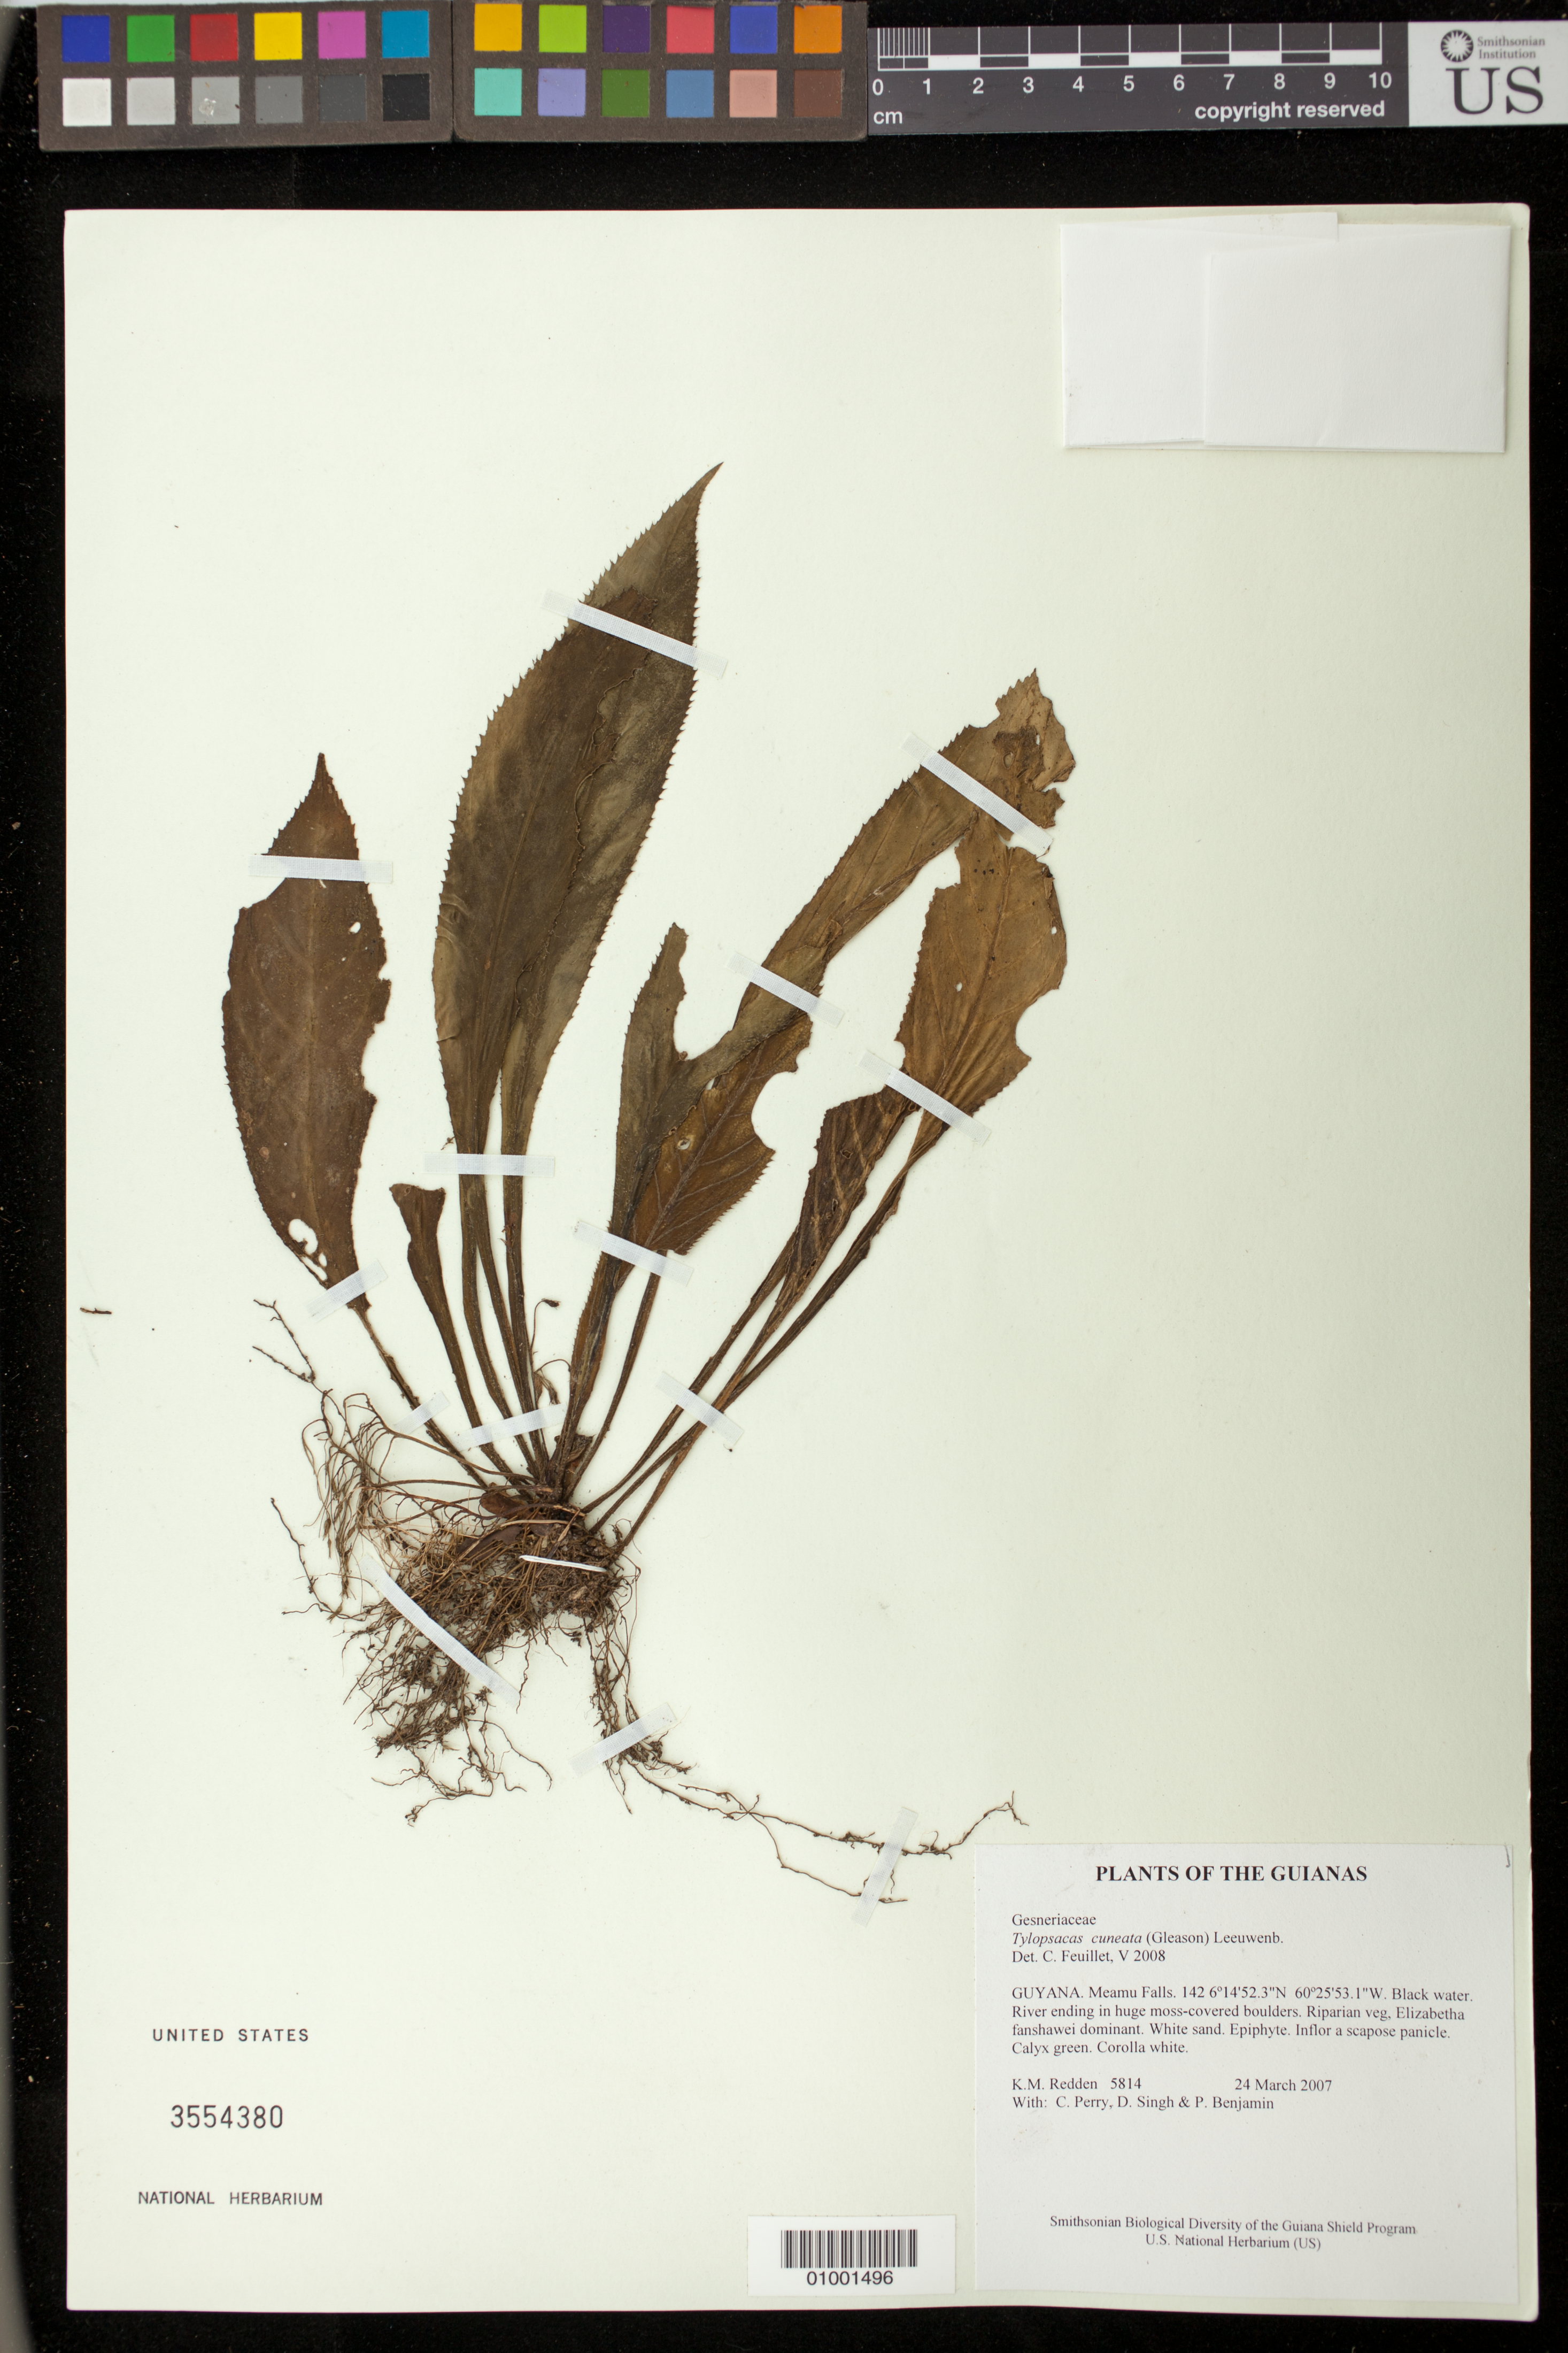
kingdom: Plantae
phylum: Tracheophyta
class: Magnoliopsida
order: Lamiales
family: Gesneriaceae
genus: Tylopsacas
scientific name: Tylopsacas cuneata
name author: (Gleason) Leeuwenb.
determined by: Feuillet, C.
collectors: K. M. Redden, C. Perry, D. Singh & P. Benjamin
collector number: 5814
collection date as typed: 24 Mar 2007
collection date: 2007-03-24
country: Guyana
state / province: Cuyuni-Mazaruni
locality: Meamu Falls.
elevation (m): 142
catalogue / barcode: US 3554380